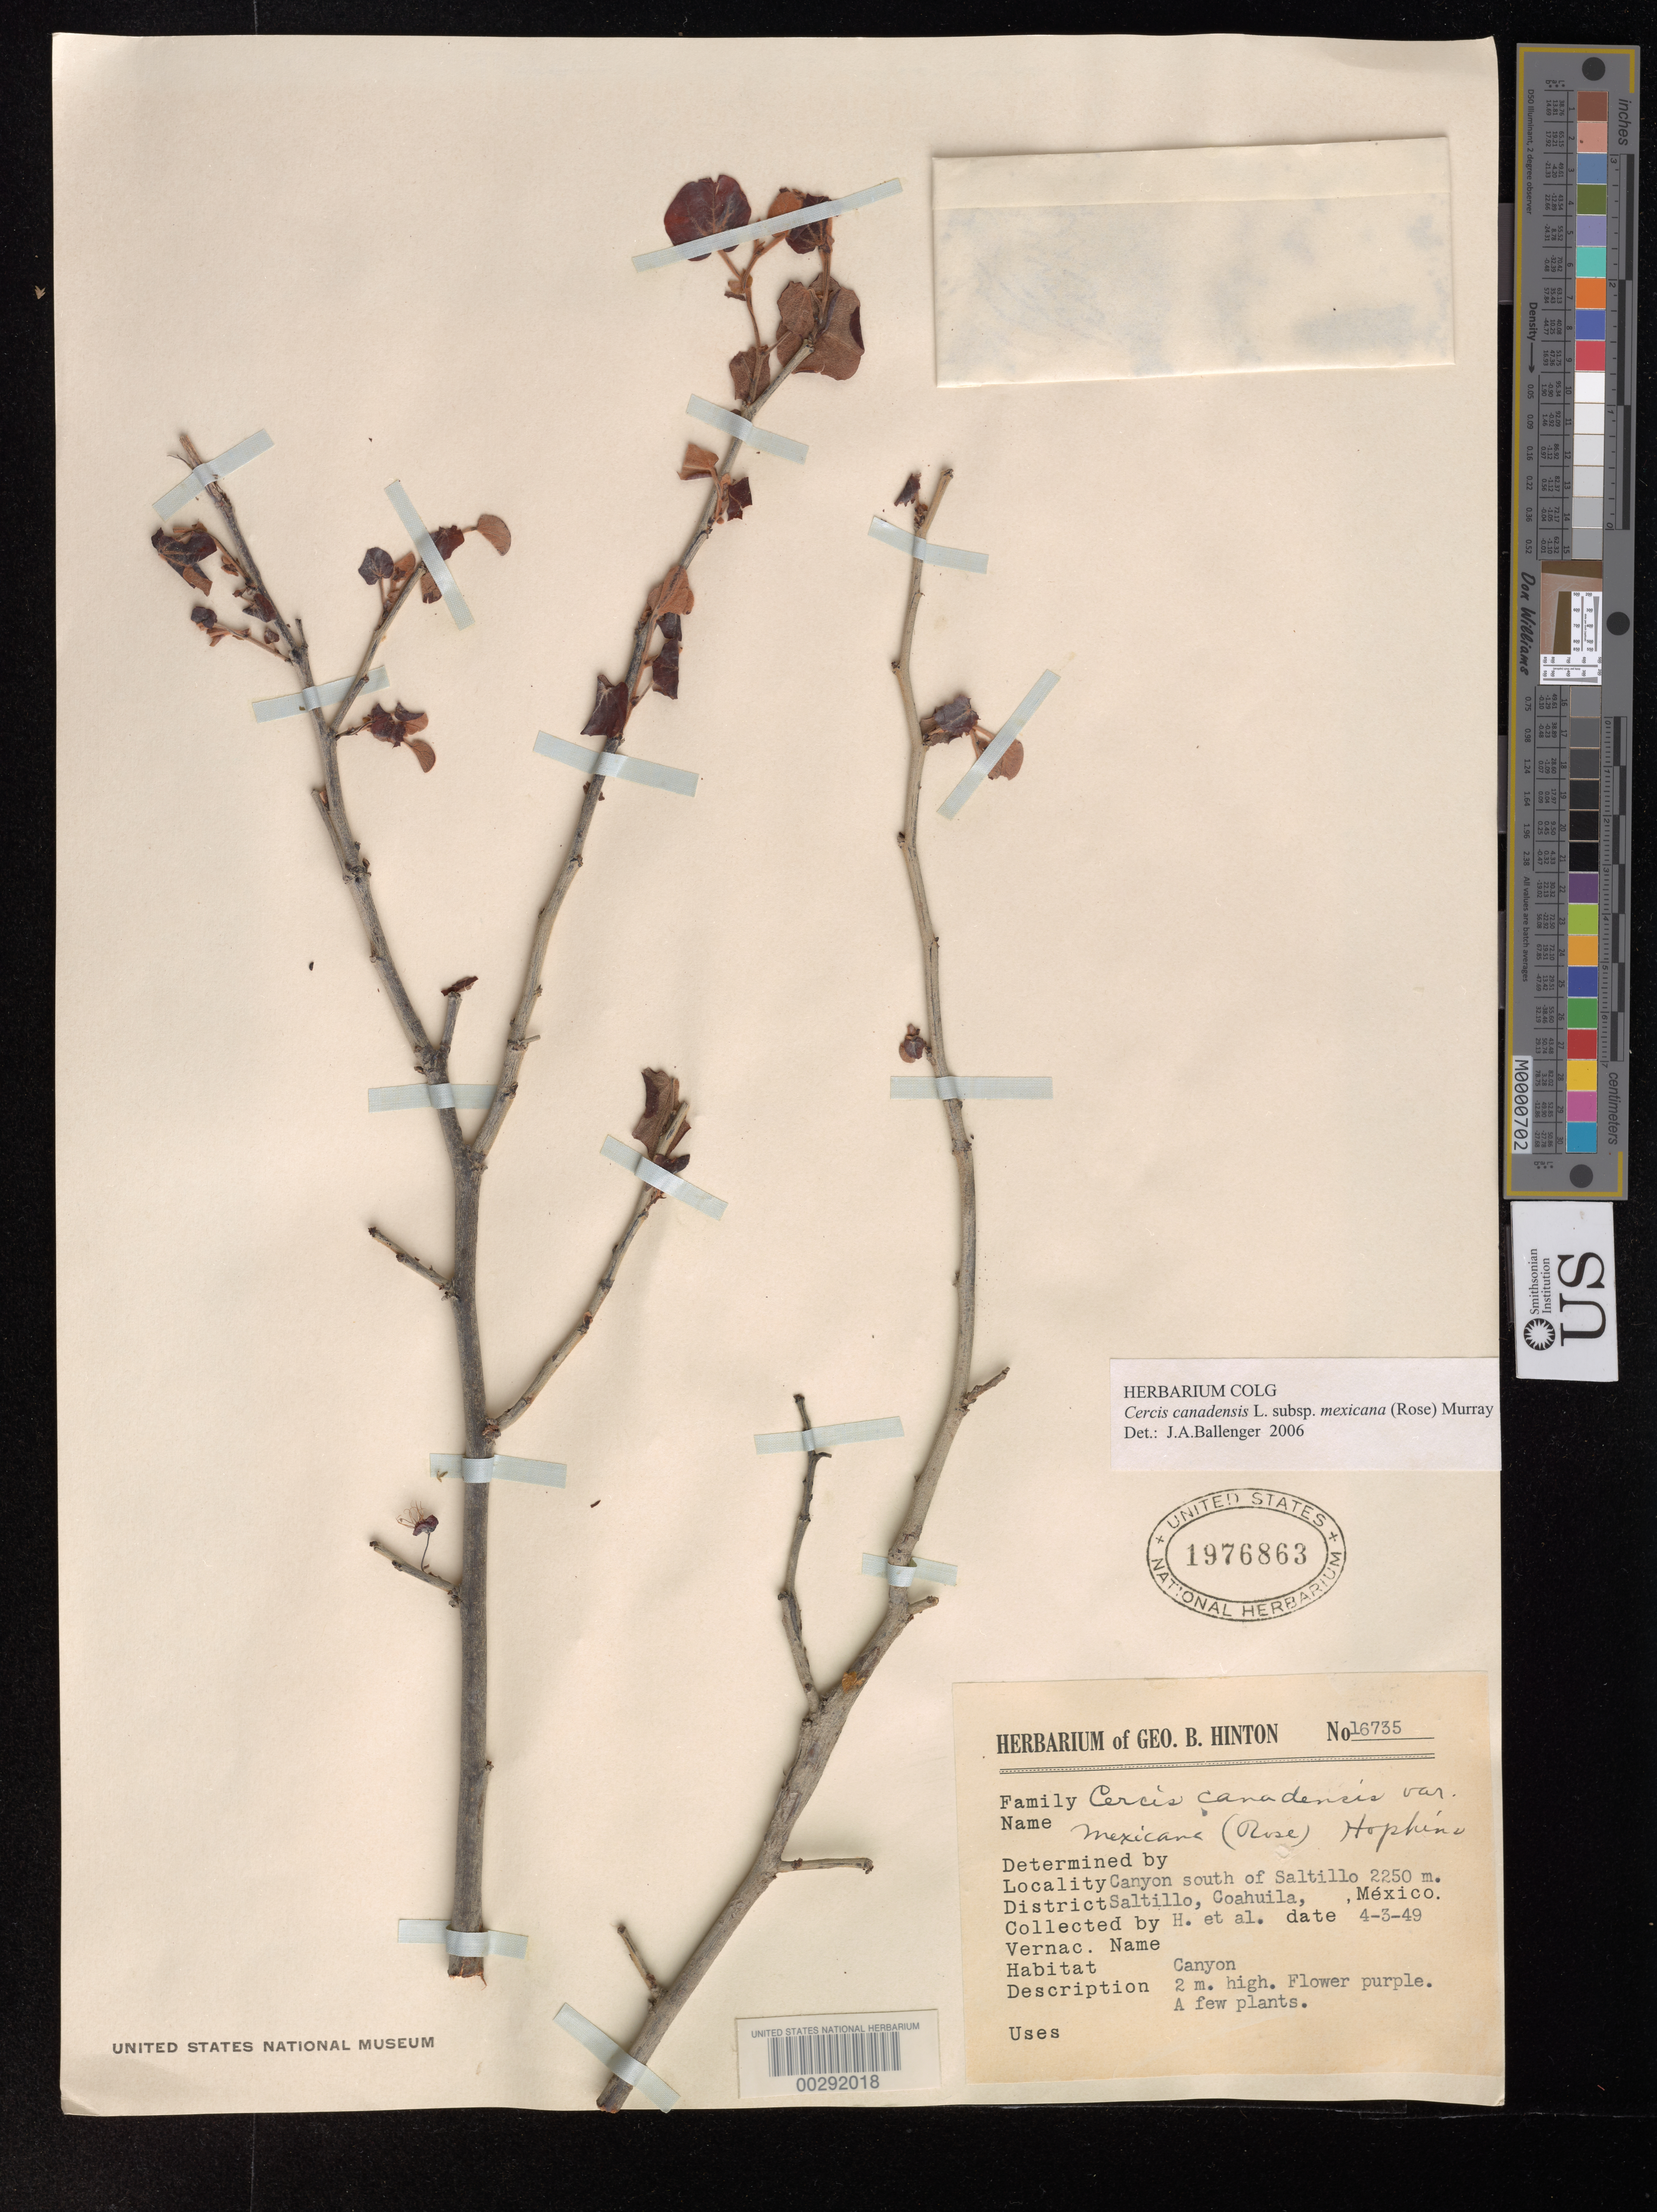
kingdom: Plantae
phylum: Tracheophyta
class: Magnoliopsida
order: Fabales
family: Fabaceae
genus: Cercis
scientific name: Cercis canadensis subsp. mexicana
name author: (Rose) Murray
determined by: Ballenger, J. A., (COLG), Columbus State University - Herbarium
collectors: G. B. Hinton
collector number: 16735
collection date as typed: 04 Mar 1949 or 03 Apr 1949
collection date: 1949-03-04 or 1949-04-03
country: Mexico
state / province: Coahuila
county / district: Saltillo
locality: Canyon S of Saltillo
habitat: Canyon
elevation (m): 2250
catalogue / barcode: US 1976863